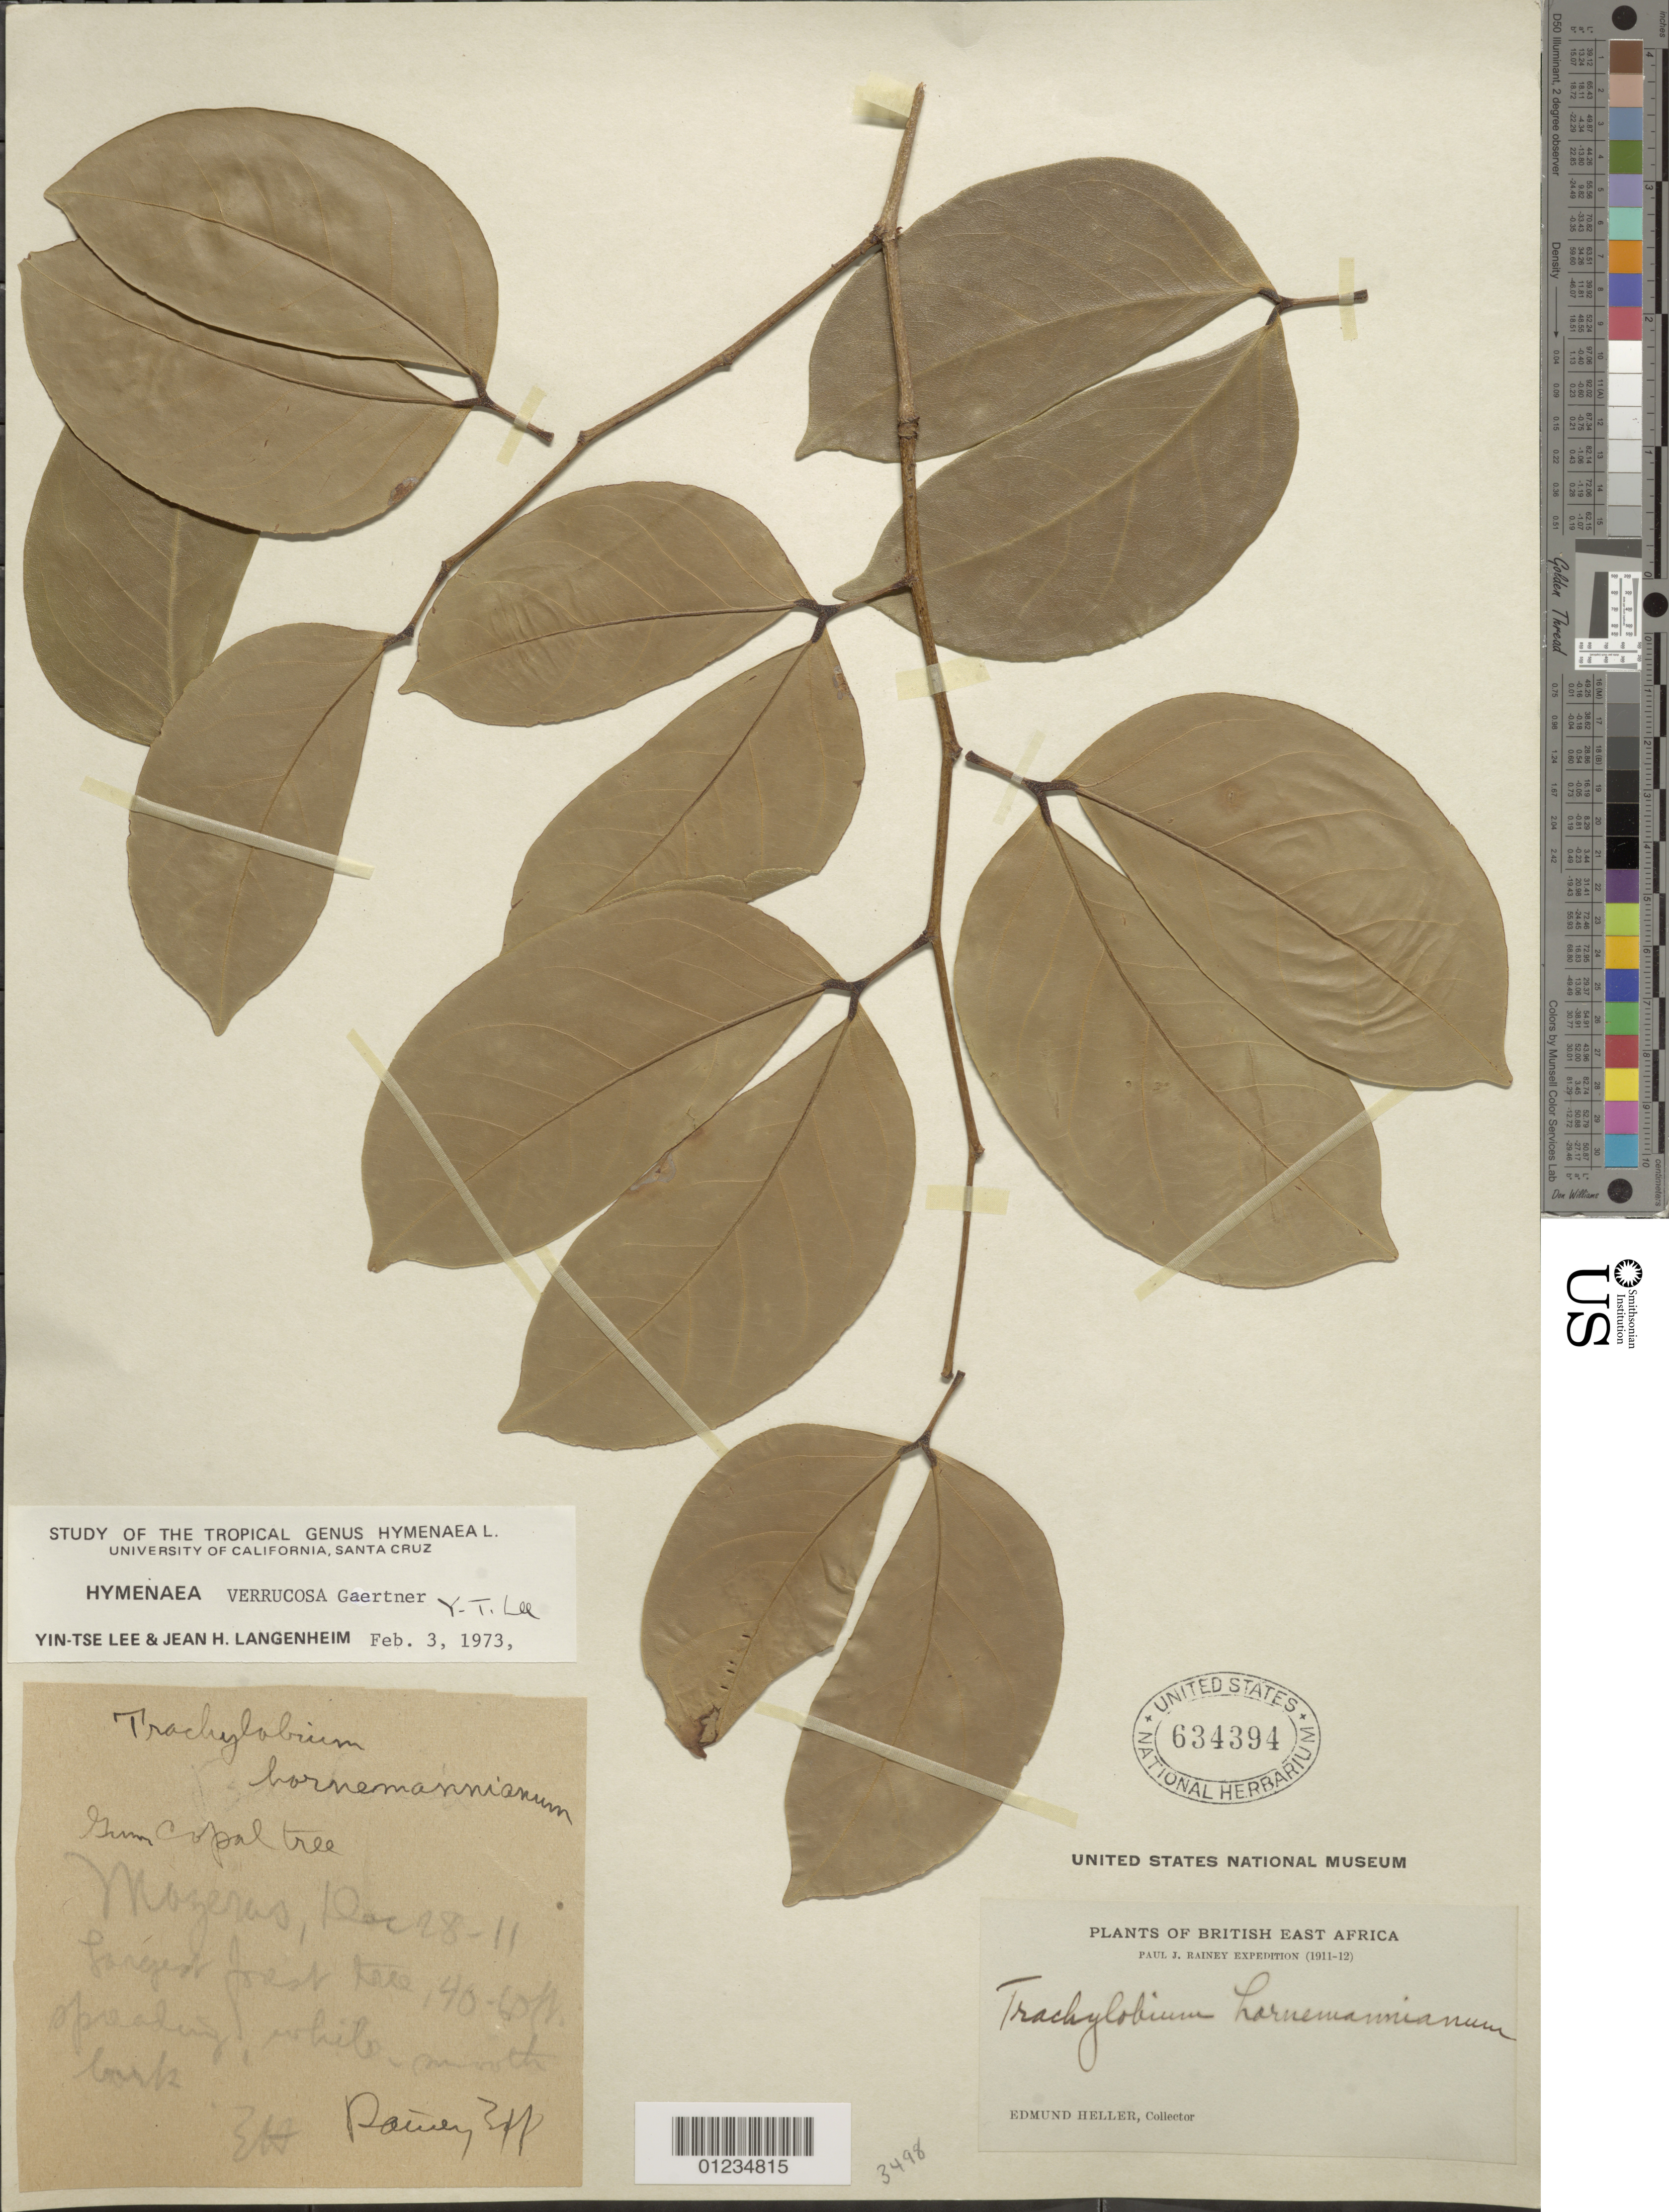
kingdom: Plantae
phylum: Tracheophyta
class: Magnoliopsida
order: Fabales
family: Fabaceae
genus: Hymenaea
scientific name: Hymenaea verrucosa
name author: Gaertn.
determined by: Lee, Y. T.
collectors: E. Heller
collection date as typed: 28 Dec 1911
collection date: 1911-12-28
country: Kenya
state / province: Kilifi / Kwale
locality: Mazeras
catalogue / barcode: US 634394